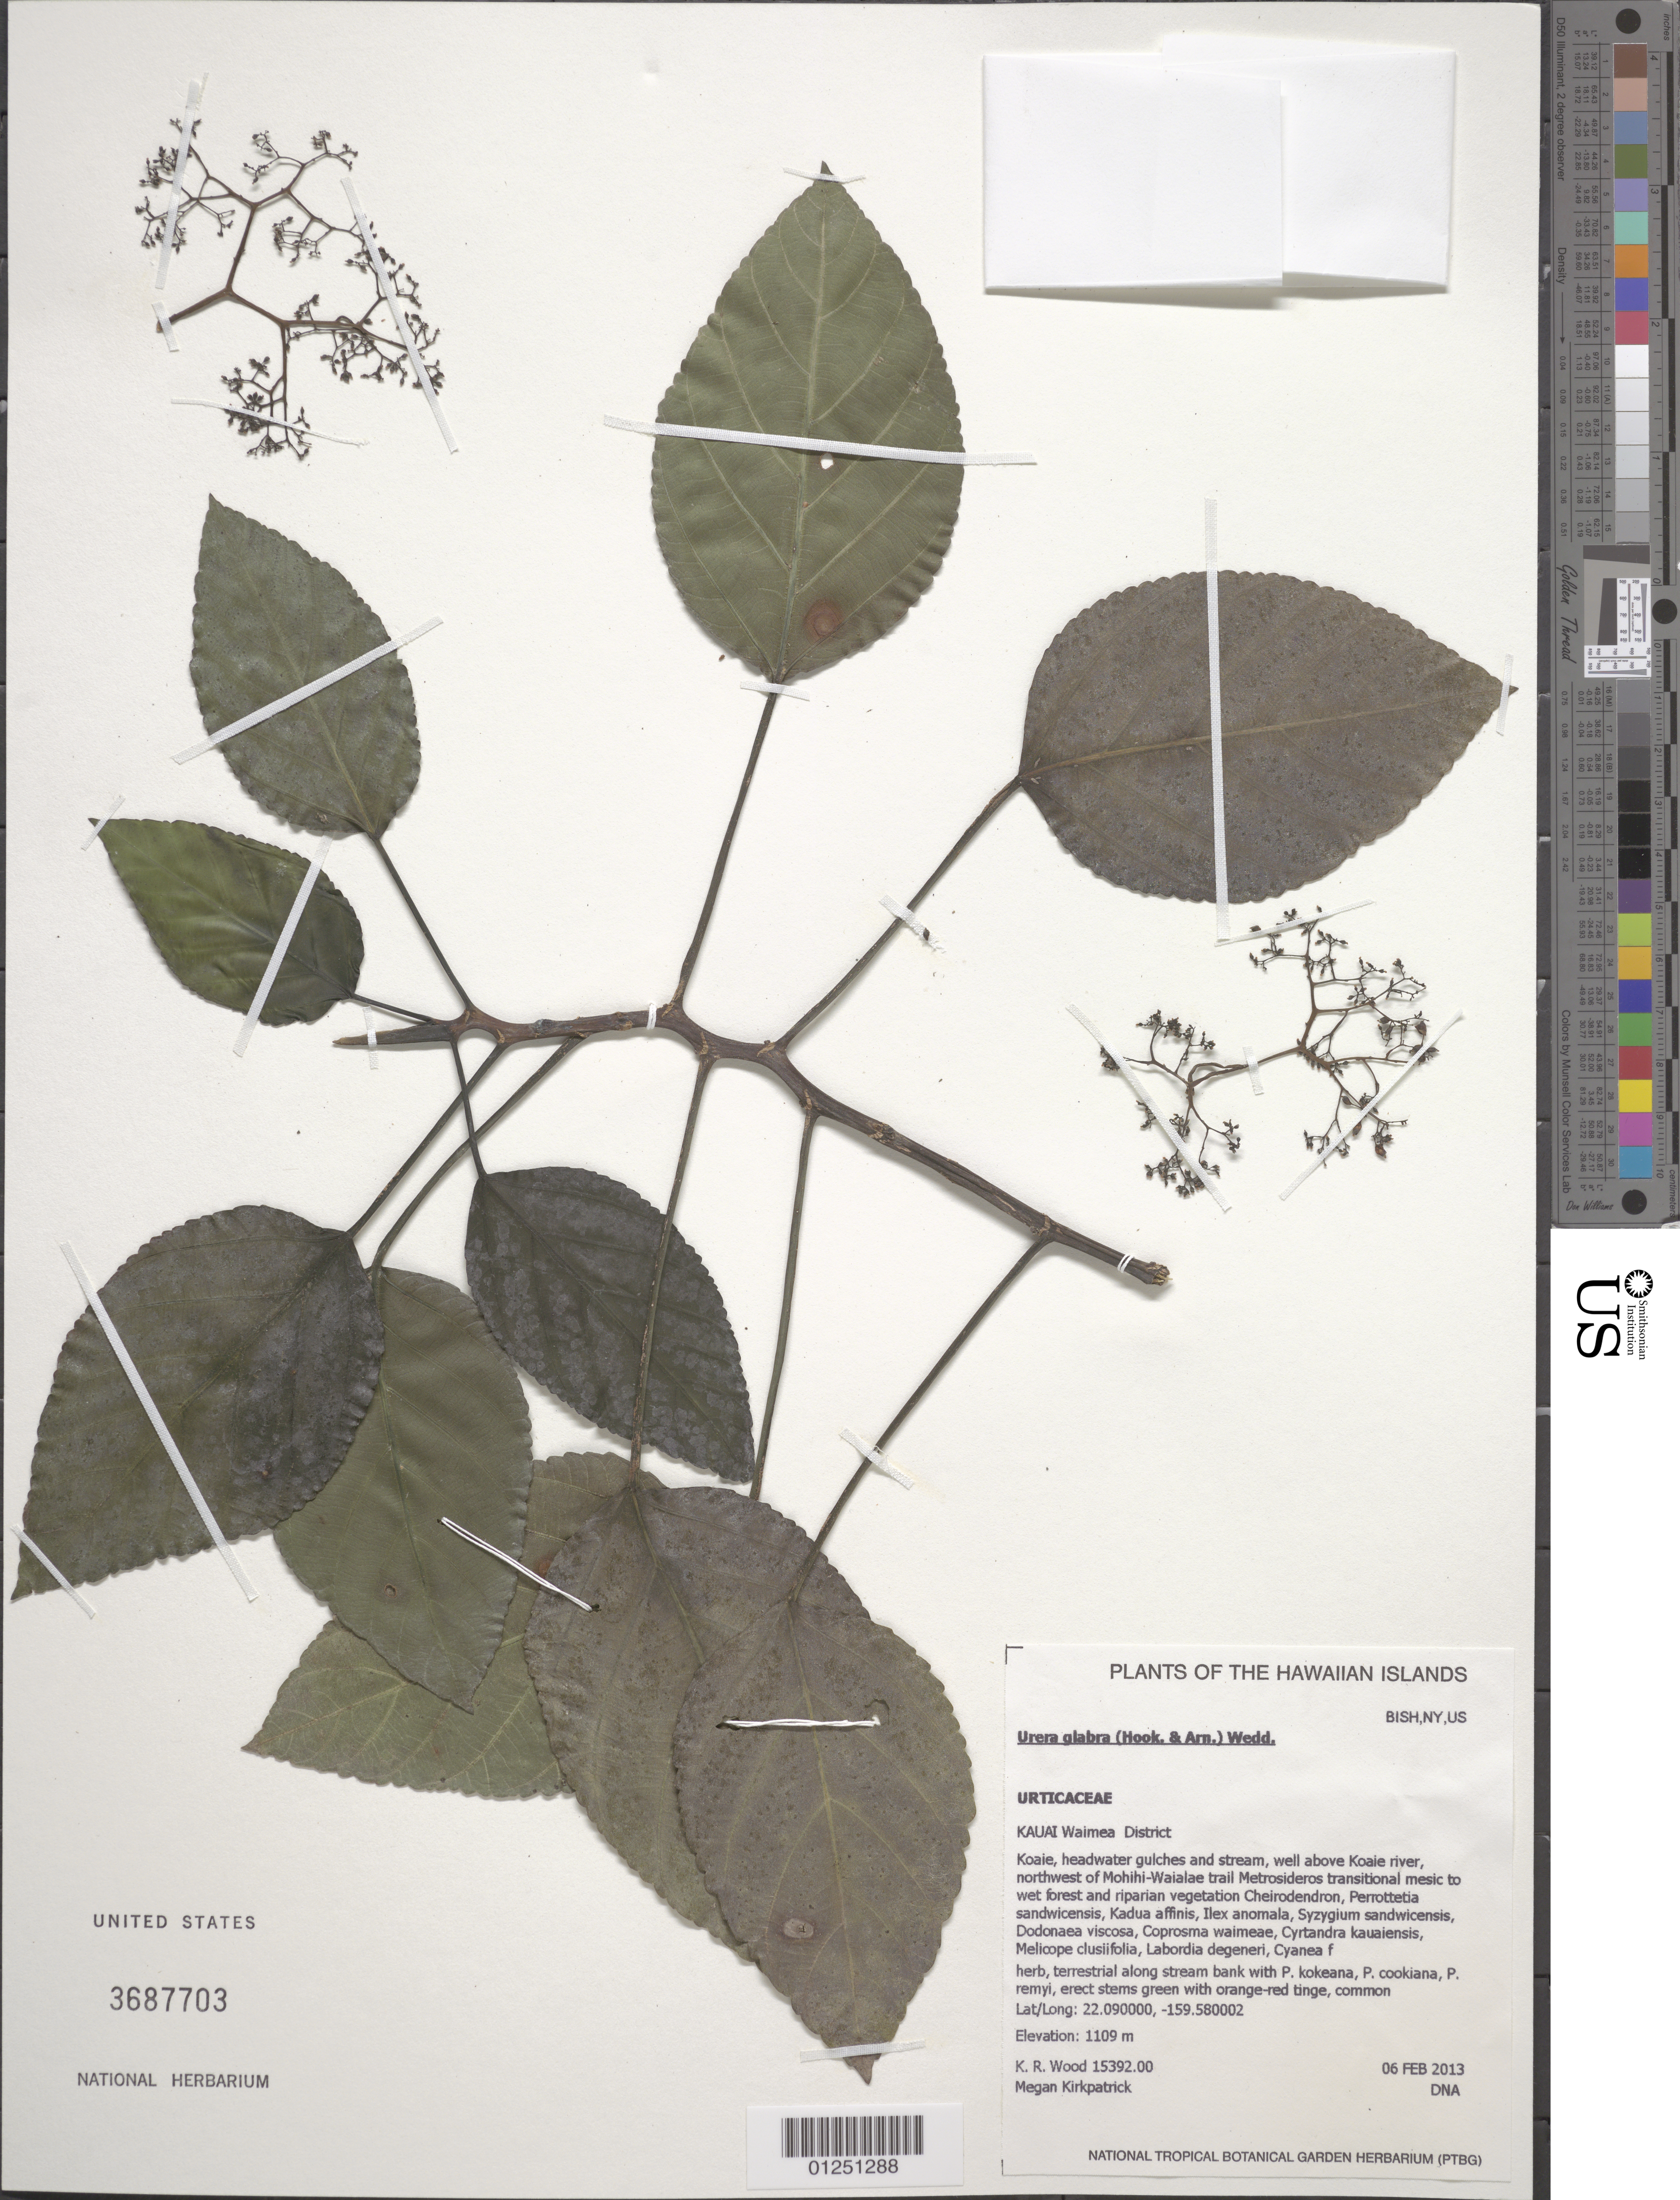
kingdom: Plantae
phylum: Tracheophyta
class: Magnoliopsida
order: Rosales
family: Urticaceae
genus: Touchardia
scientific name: Touchardia oahuensis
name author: T. Wells & A. K. Monro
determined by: Wagner, W. L., (BOT), Smithsonian Institution - National Museum of Natural History (UNITED STATES)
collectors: K. R. Wood & M. Kirkpatrick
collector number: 15392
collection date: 2013-02-06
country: United States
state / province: Hawaii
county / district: Kauai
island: Kaua'i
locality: Waimea District, Koaie, headwater gulches and stream, well above Koaie river, northwest of Mohihi-Waialae trail.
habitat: Transitional mesic to wet forest and riparian vegetation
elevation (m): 1109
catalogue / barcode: US 3687703